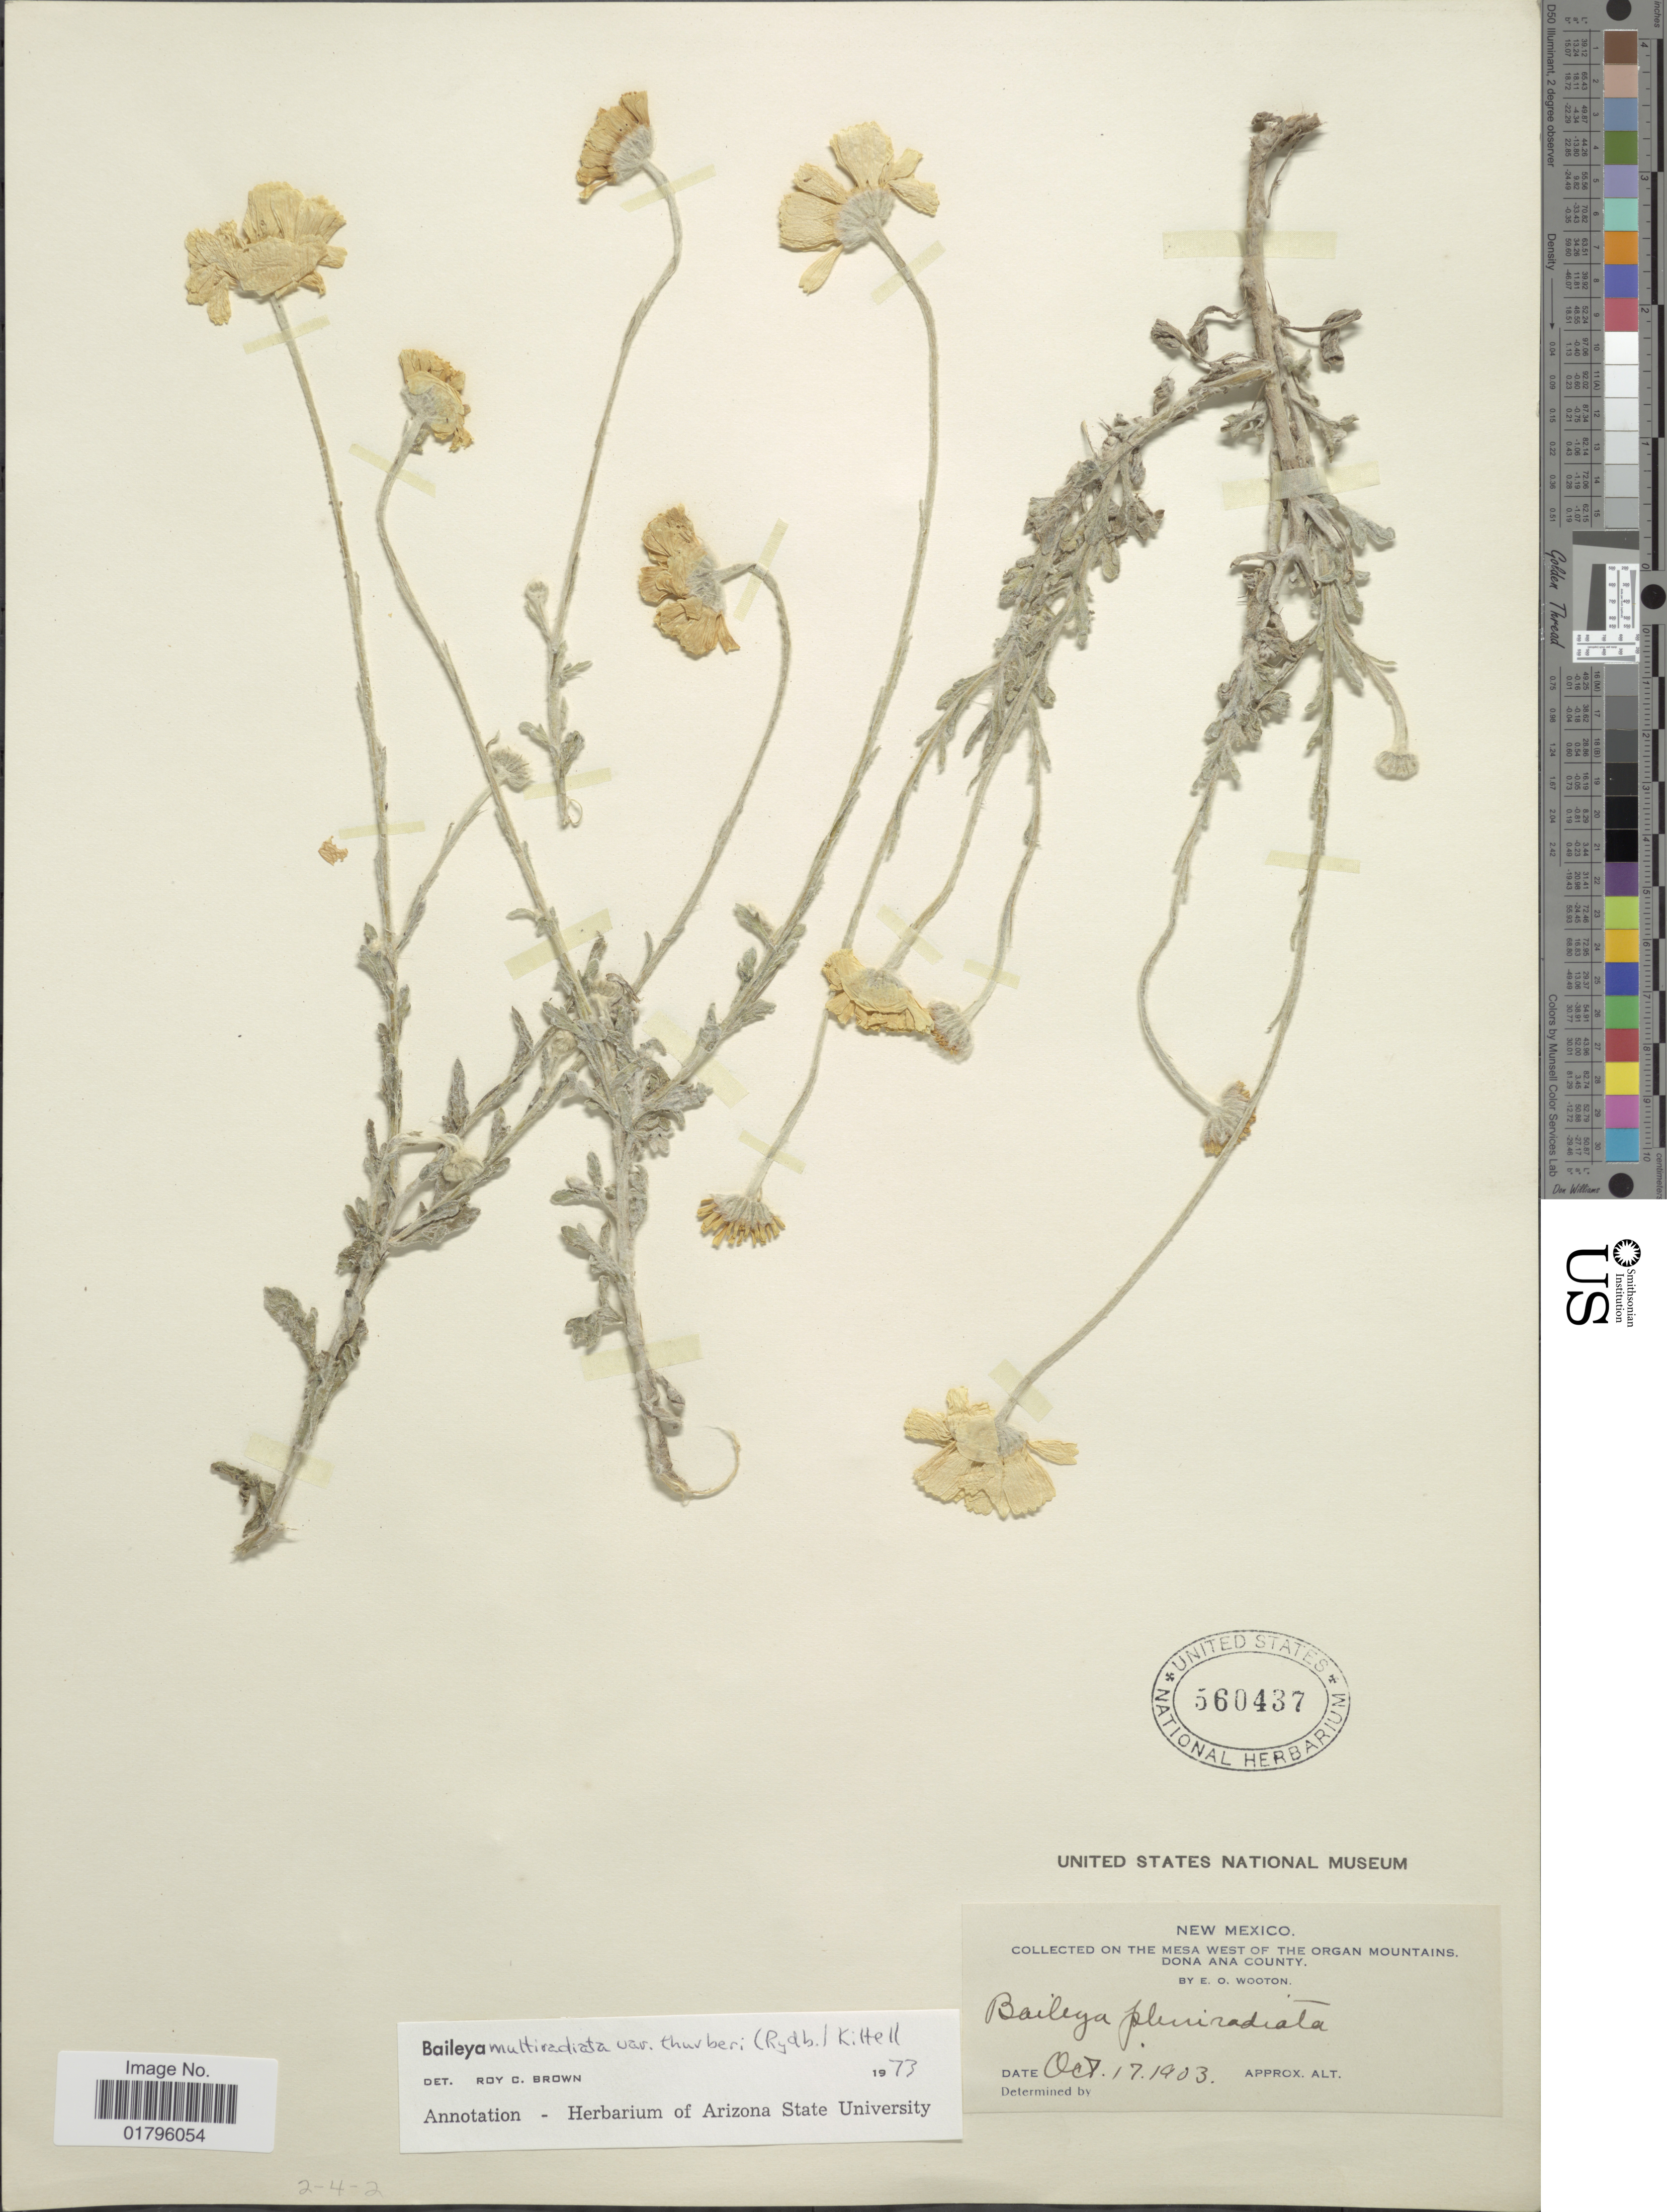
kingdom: Plantae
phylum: Tracheophyta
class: Magnoliopsida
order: Asterales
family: Asteraceae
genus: Baileya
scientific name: Baileya thurberi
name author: Rydb.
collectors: E. O. Wooton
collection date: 1903-10-17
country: United States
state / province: New Mexico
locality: The Mesa west of the Organ Mountains. Dona Ana County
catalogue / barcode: US 560437